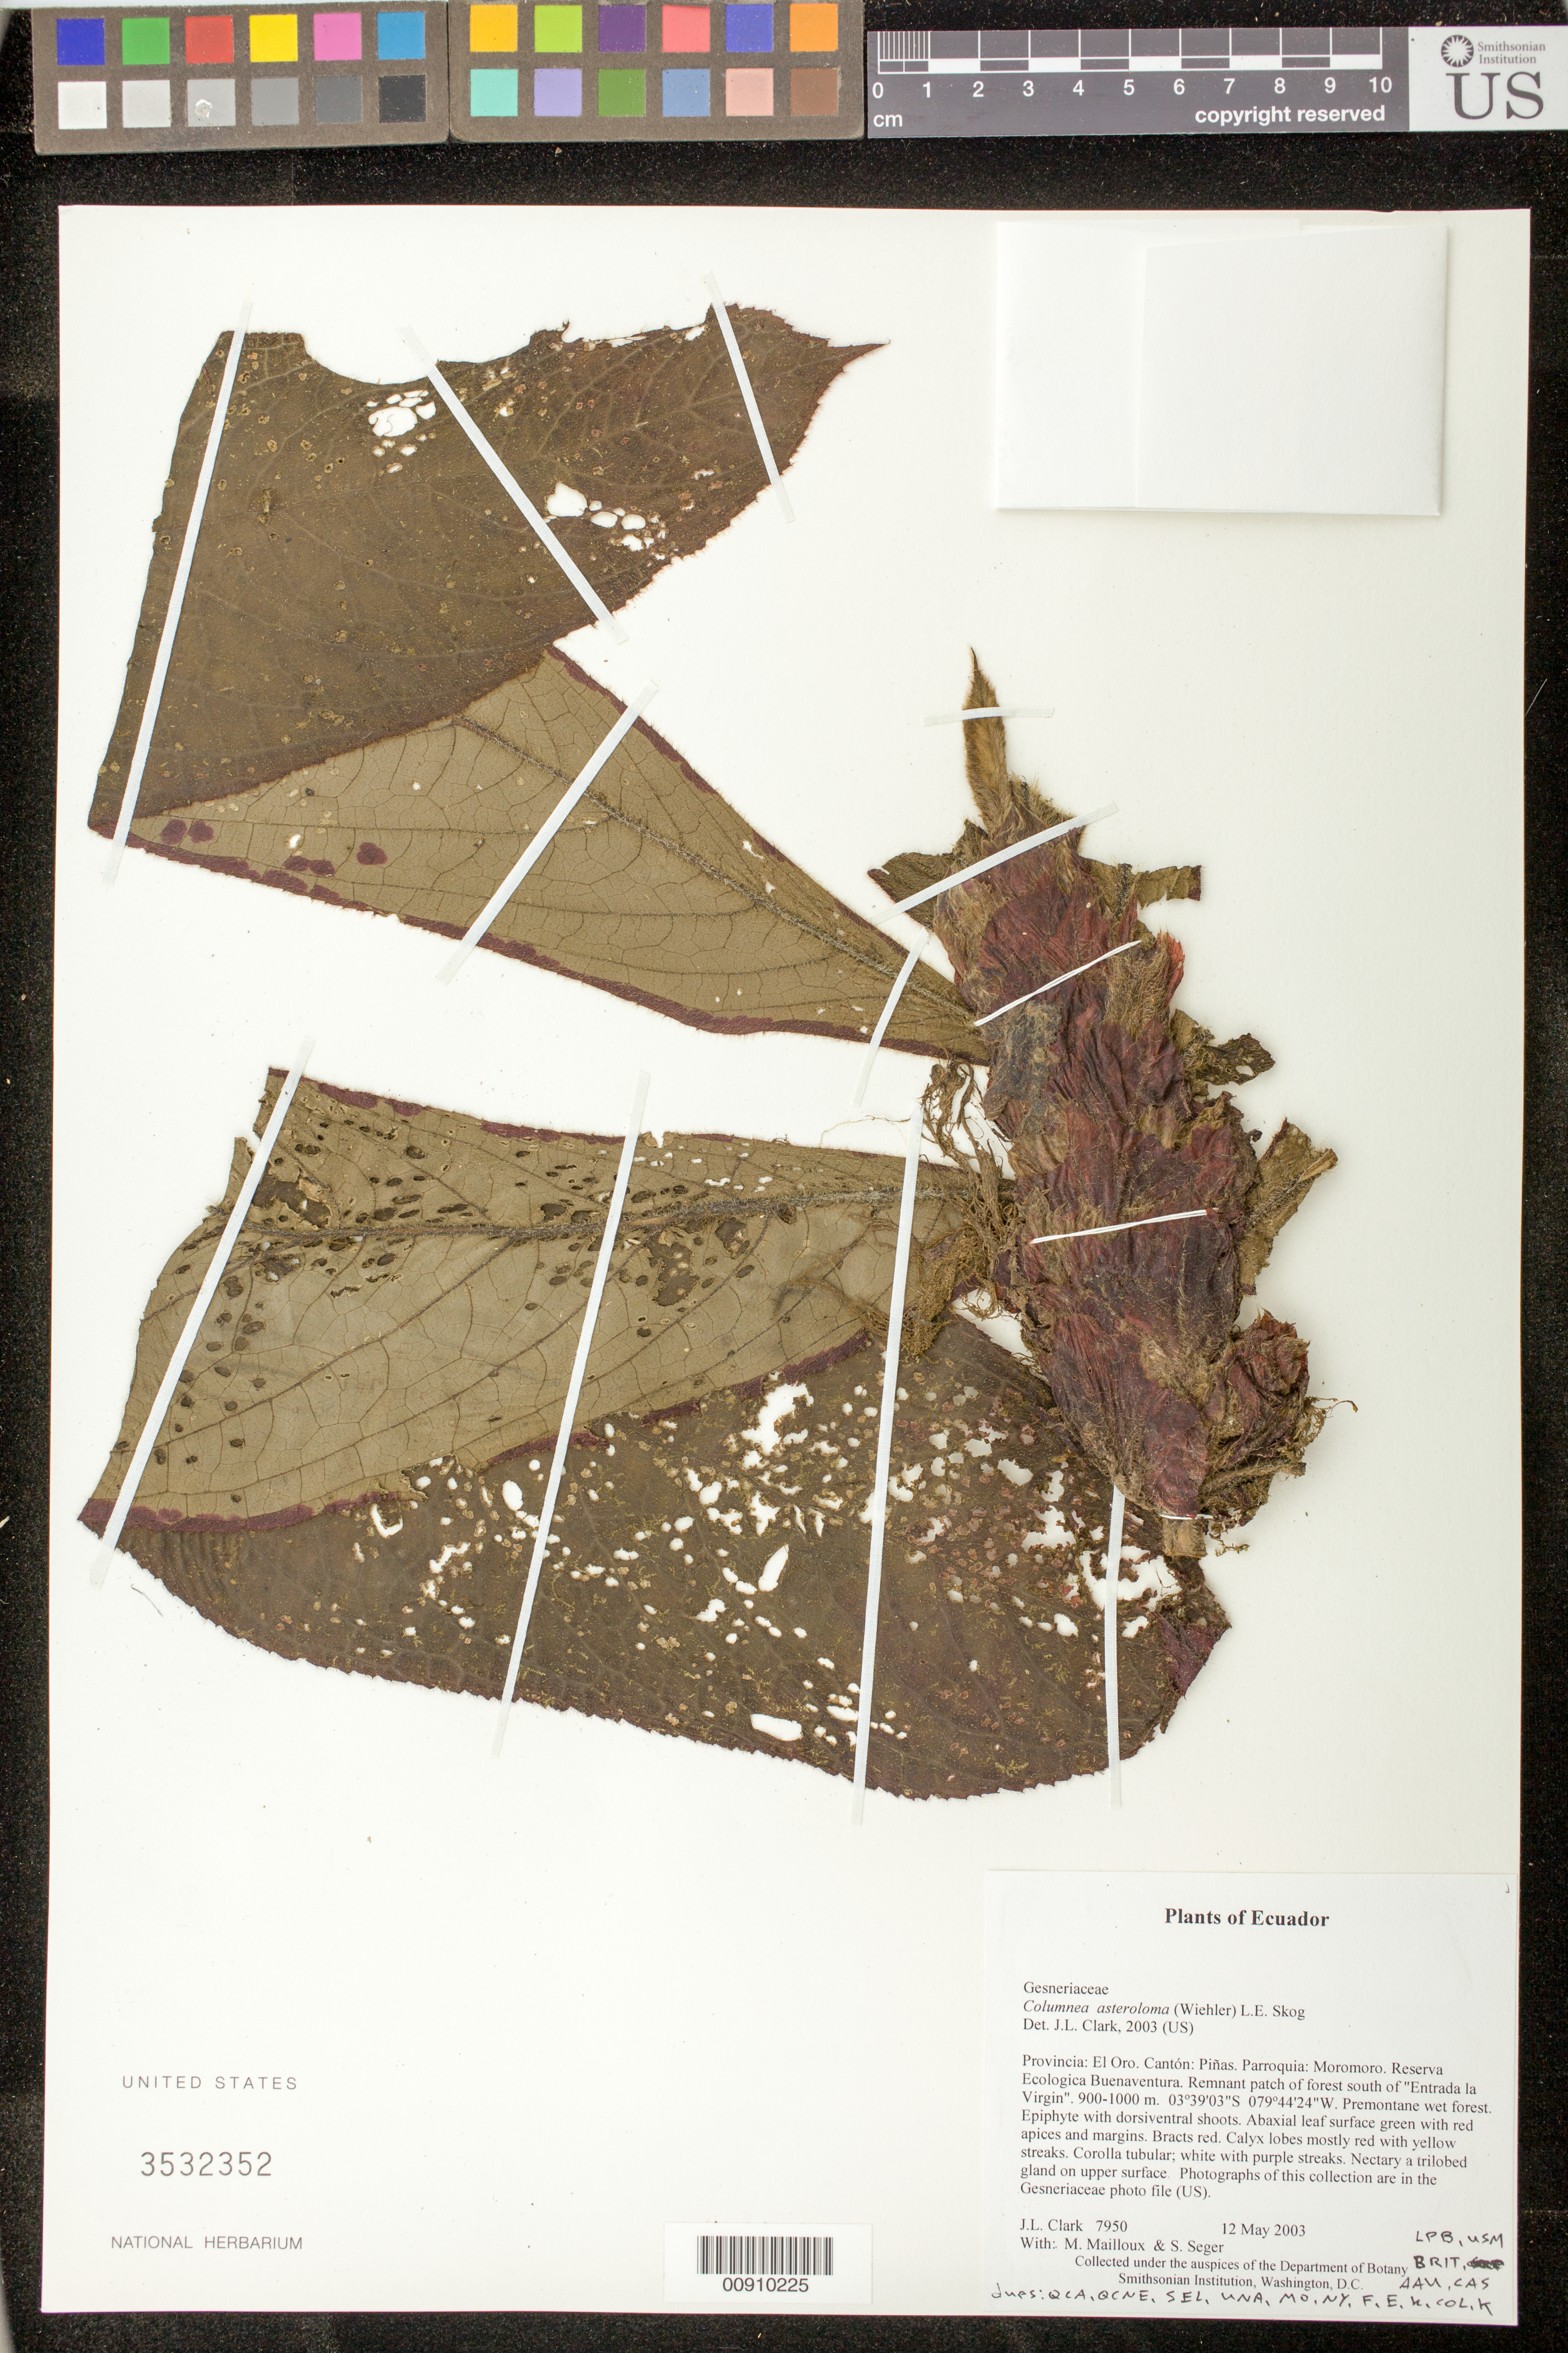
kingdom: Plantae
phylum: Tracheophyta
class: Magnoliopsida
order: Lamiales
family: Gesneriaceae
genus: Columnea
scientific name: Columnea asteroloma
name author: (Wiehler) L.E. Skog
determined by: Clark, J. L., (SEL), The Marie Selby Botanical Garden (UNITED STATES)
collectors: J. L. Clark, M. Mailloux & S. Seger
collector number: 7950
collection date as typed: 12 May 2003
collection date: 2003-05-12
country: Ecuador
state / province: El Oro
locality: Piñas. Parroquia: Moromoro. Reserva Ecologica Buenaventura. Remnant patch of forest south of "Entrada la Virgin"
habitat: Premontane wet forest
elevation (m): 900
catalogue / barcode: US 3532352